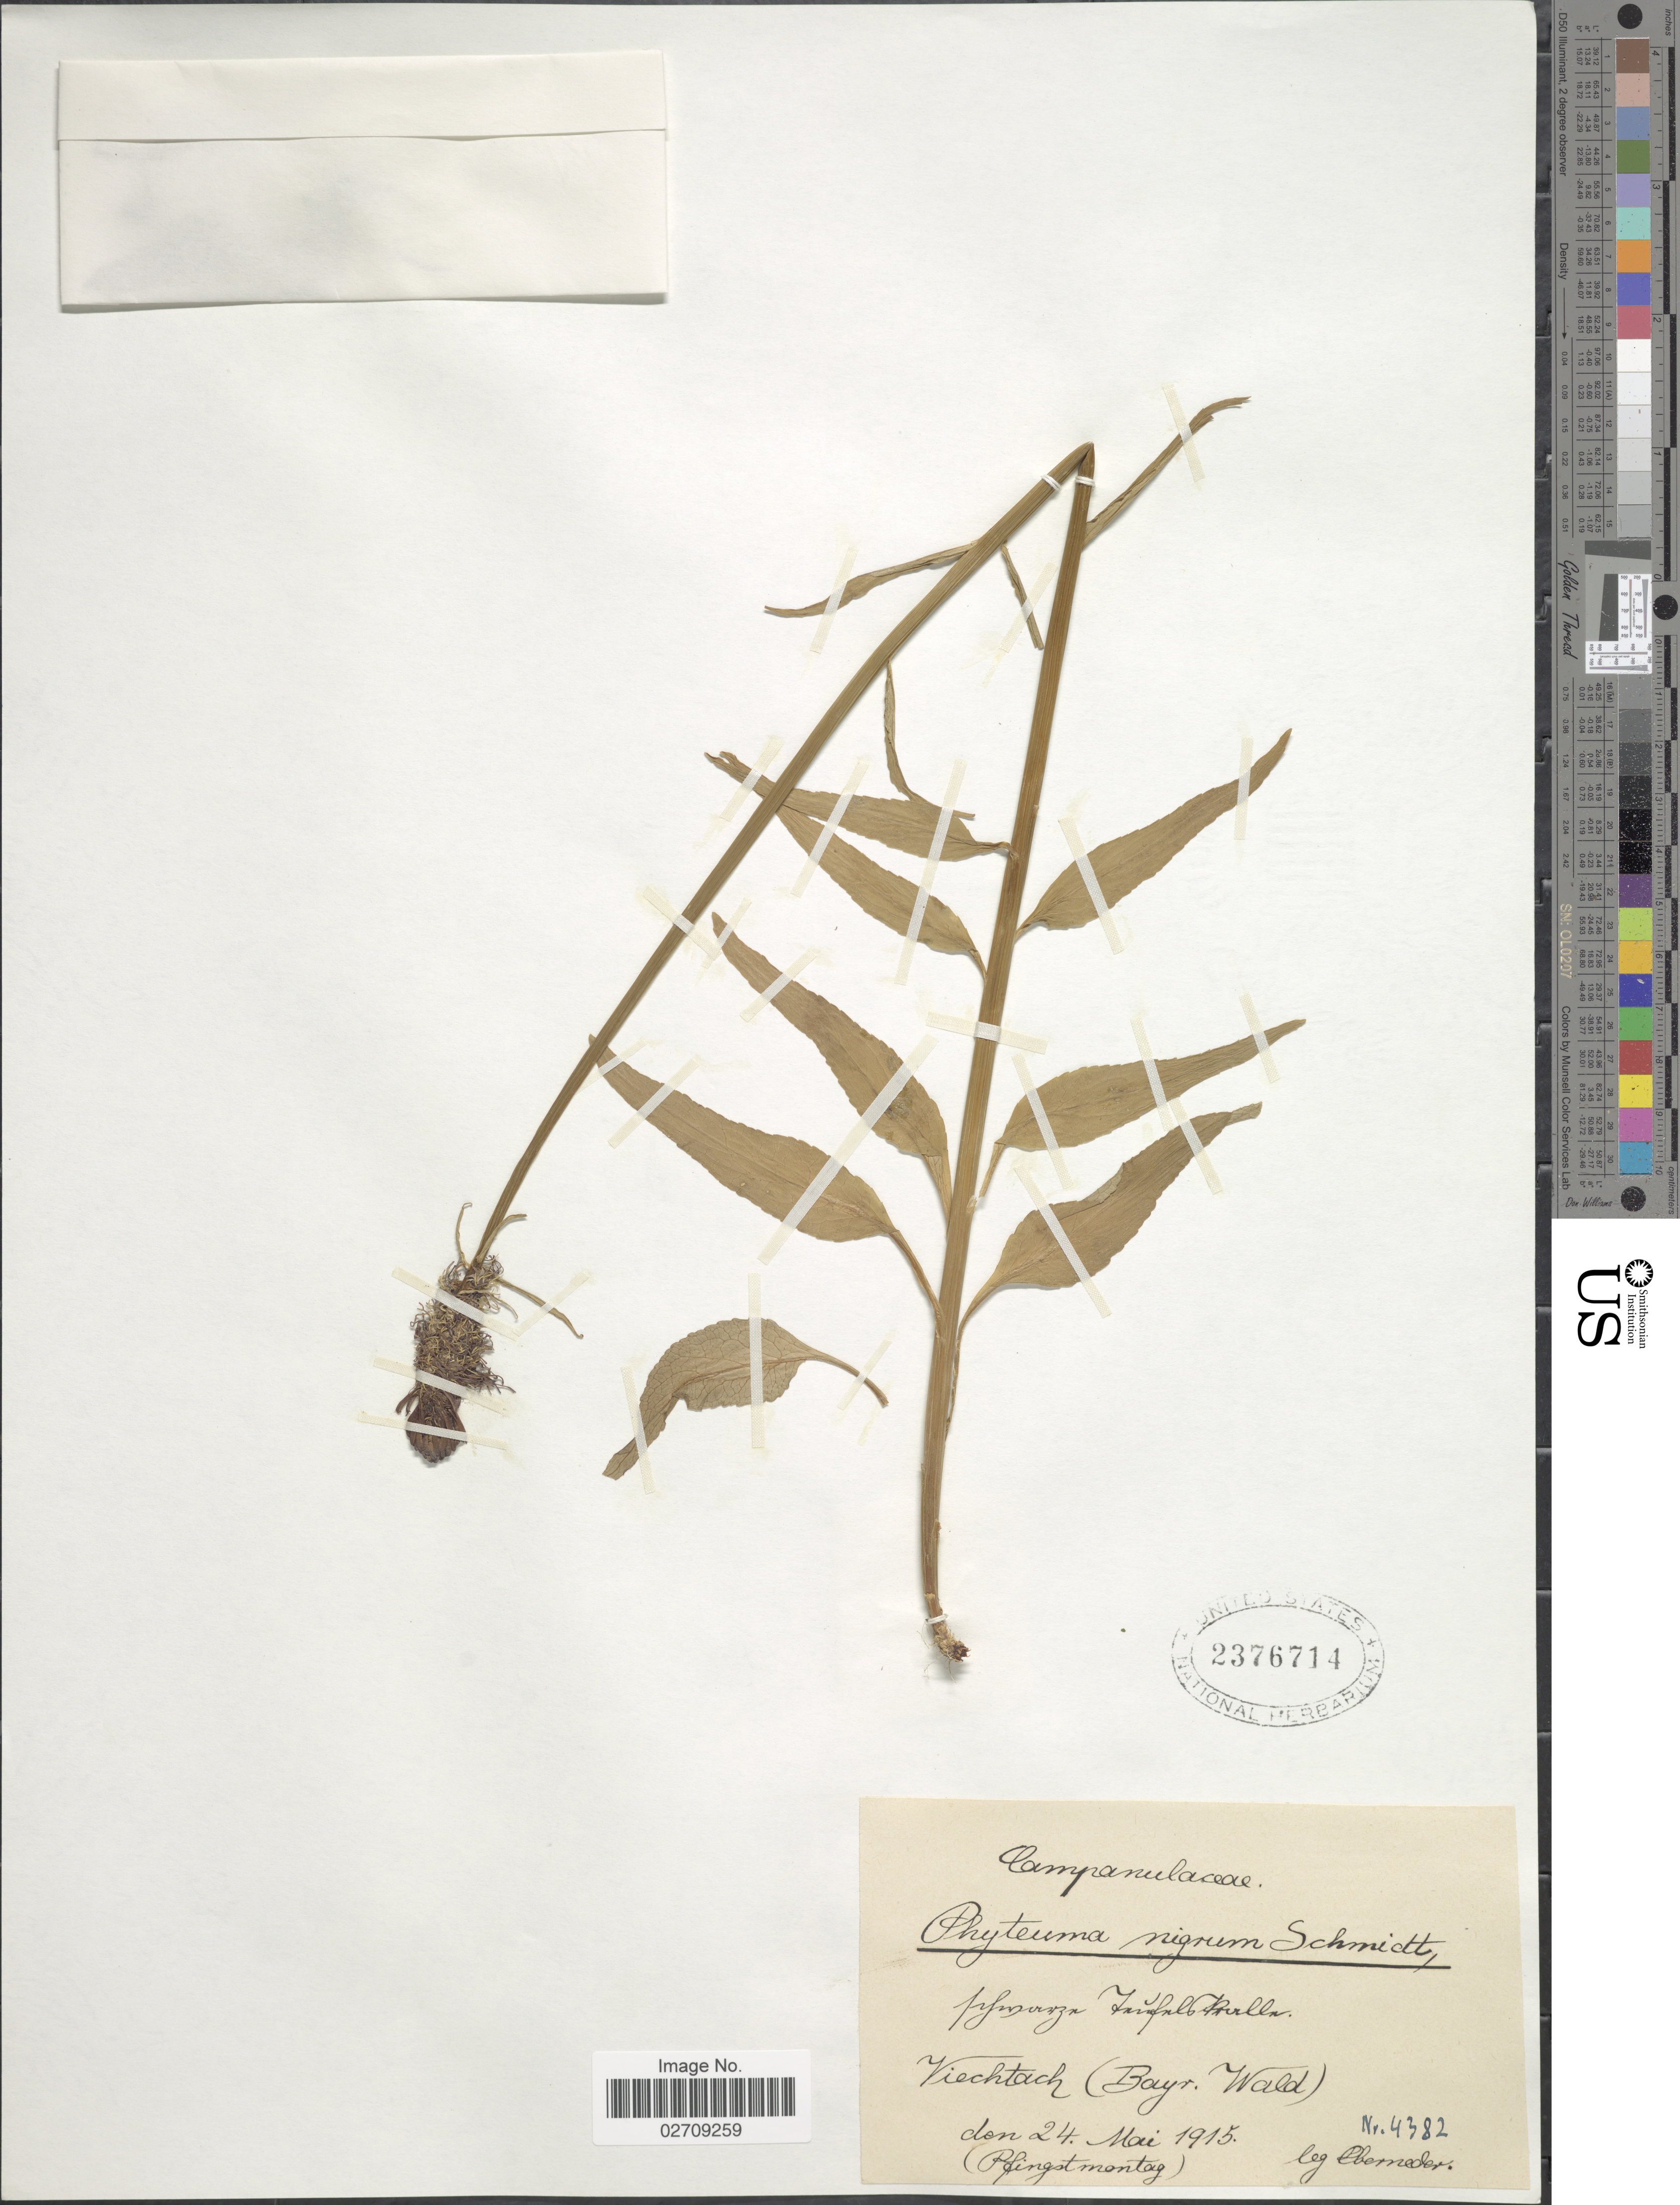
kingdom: Plantae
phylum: Tracheophyta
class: Magnoliopsida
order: Asterales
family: Campanulaceae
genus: Phyteuma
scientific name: Phyteuma nigrum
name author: F.W. Schmidt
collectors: -. Oberneder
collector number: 4382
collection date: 1915-05-24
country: Germany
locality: Viechtach (Bayr. Wald)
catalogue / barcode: US 2376714